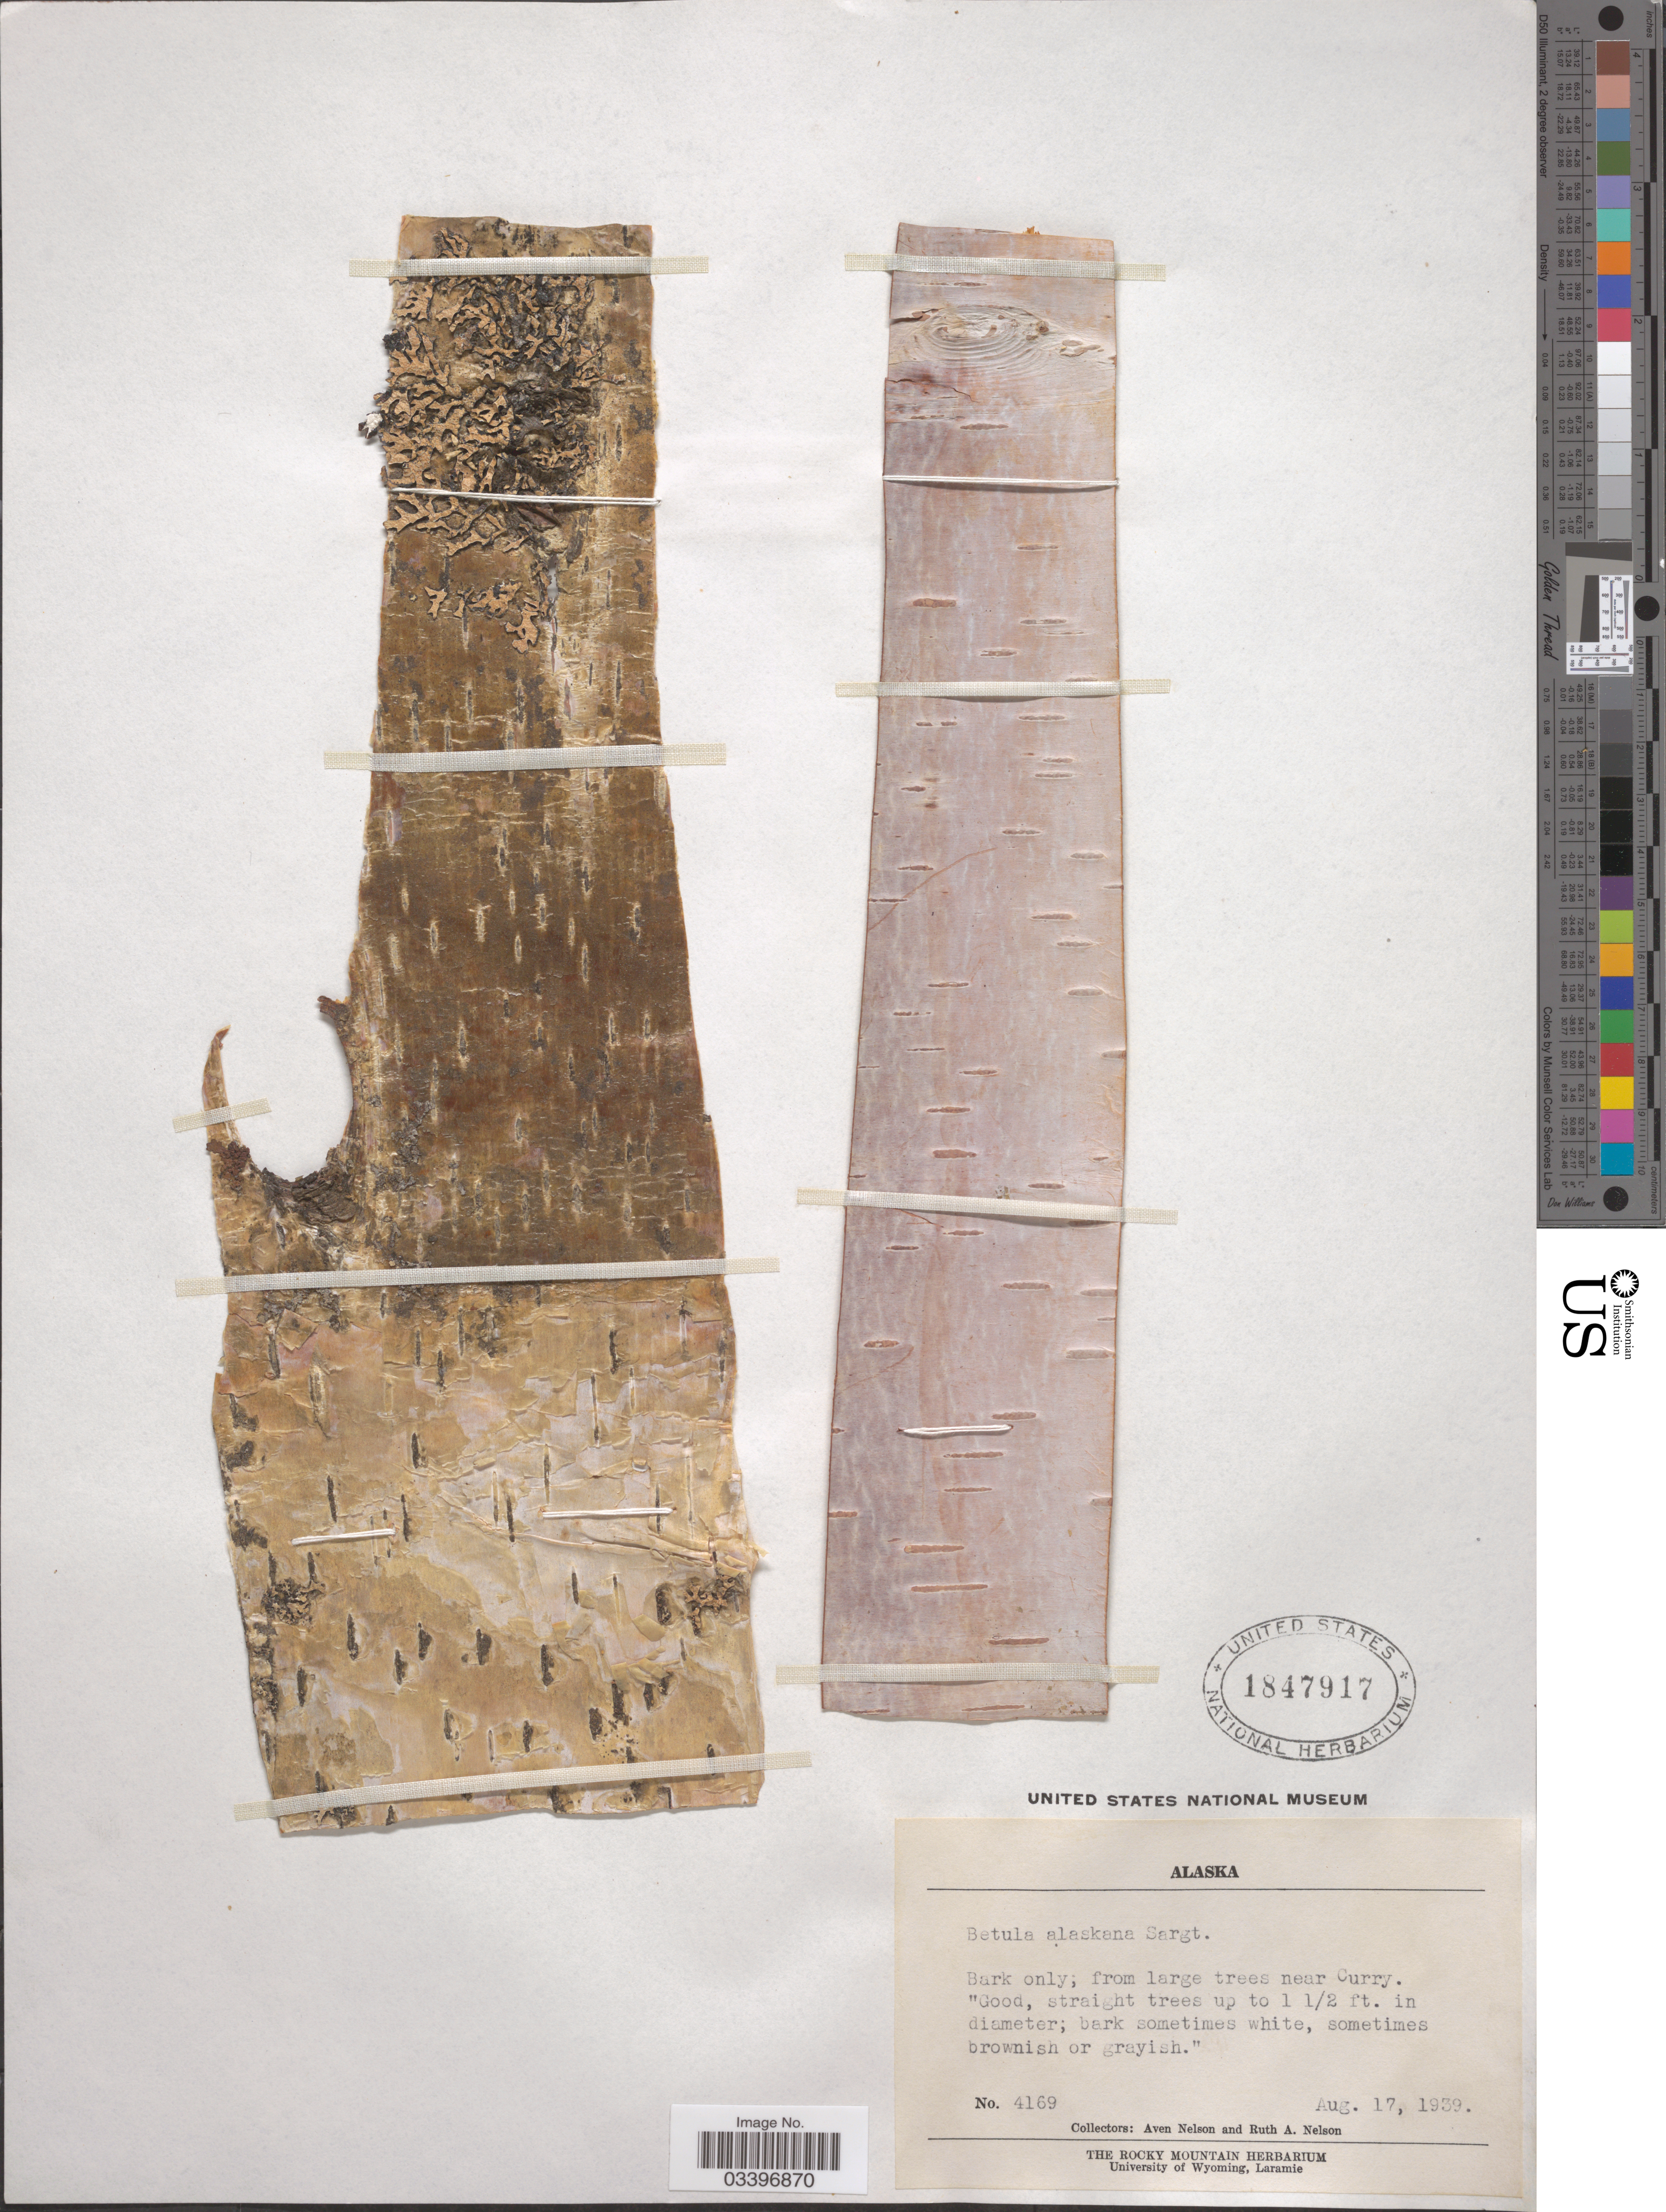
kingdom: Plantae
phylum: Tracheophyta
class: Magnoliopsida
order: Fagales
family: Betulaceae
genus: Betula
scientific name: Betula resinifera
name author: Britton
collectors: A. Nelson & R. A. Nelson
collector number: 4169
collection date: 1939-08-17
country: United States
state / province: Alaska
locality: Near Curry.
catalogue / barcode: US 1847917